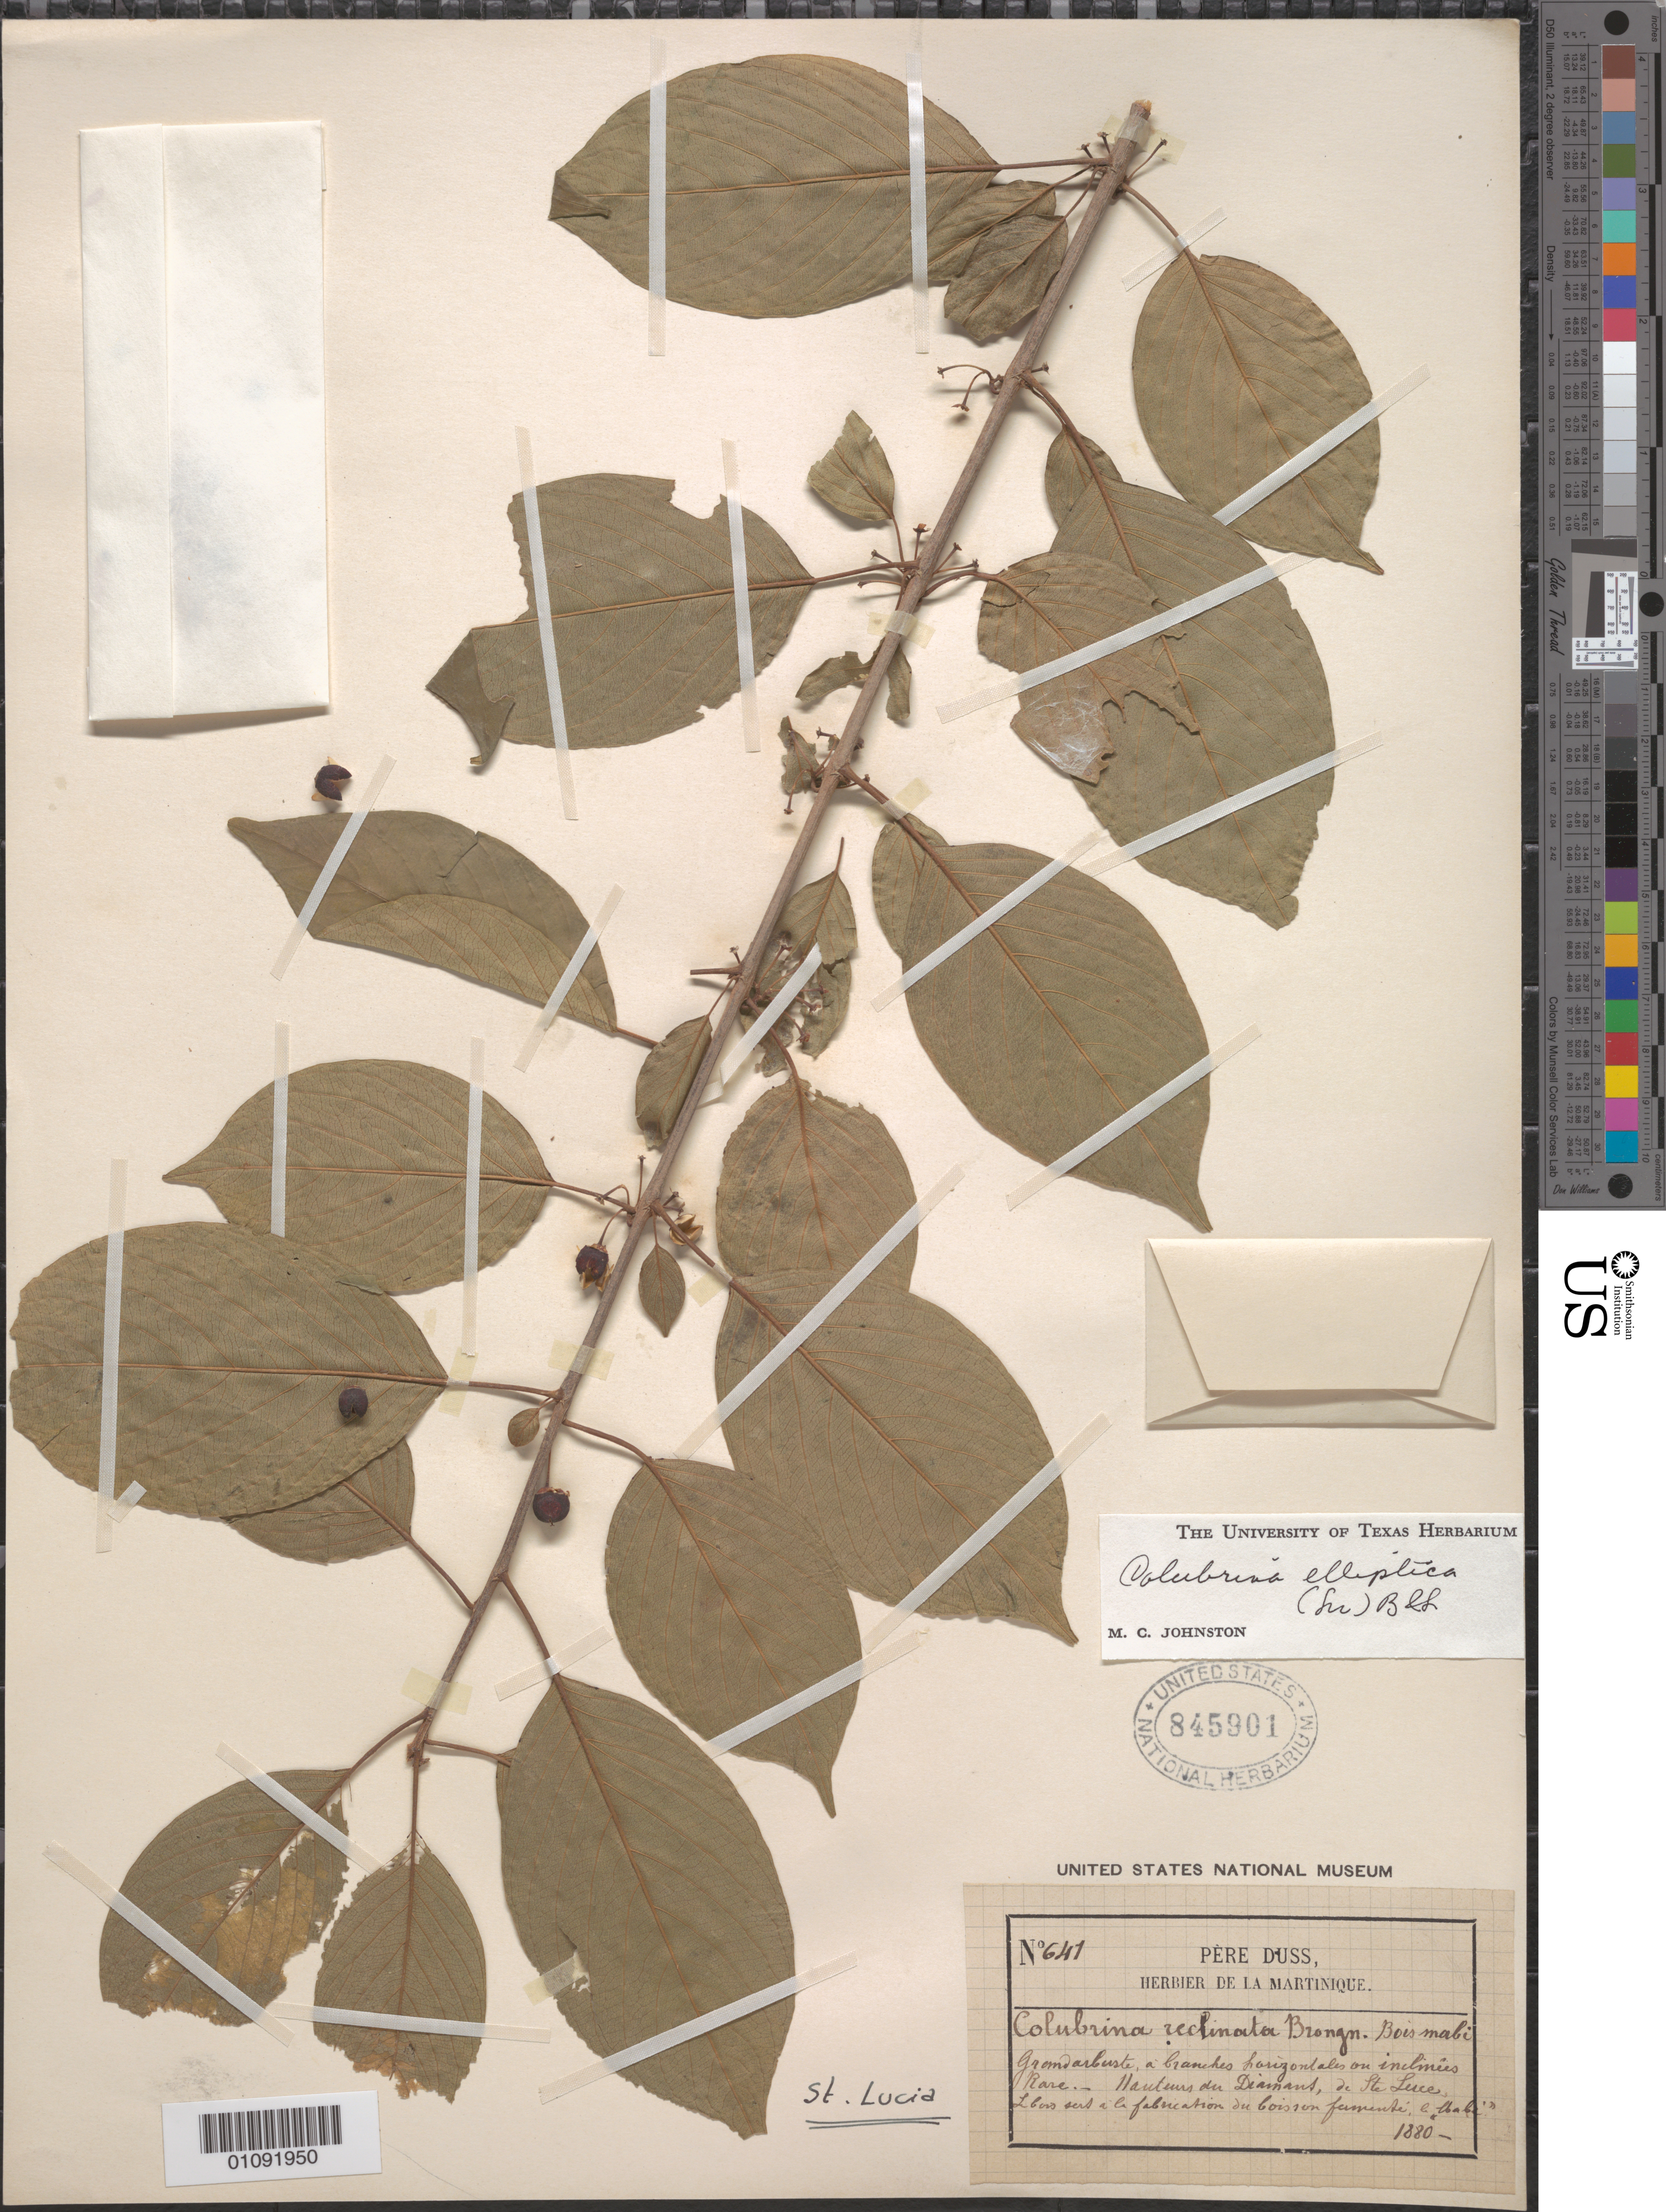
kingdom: Plantae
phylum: Tracheophyta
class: Magnoliopsida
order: Rosales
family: Rhamnaceae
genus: Colubrina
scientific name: Colubrina elliptica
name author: (Sw.) Brizicky & W.L. Stern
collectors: Père Duss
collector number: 641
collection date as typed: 1880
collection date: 1880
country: St. Lucia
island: St. Lucia I.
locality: Hauteurs du Diamant, de St Luce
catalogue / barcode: US 845901